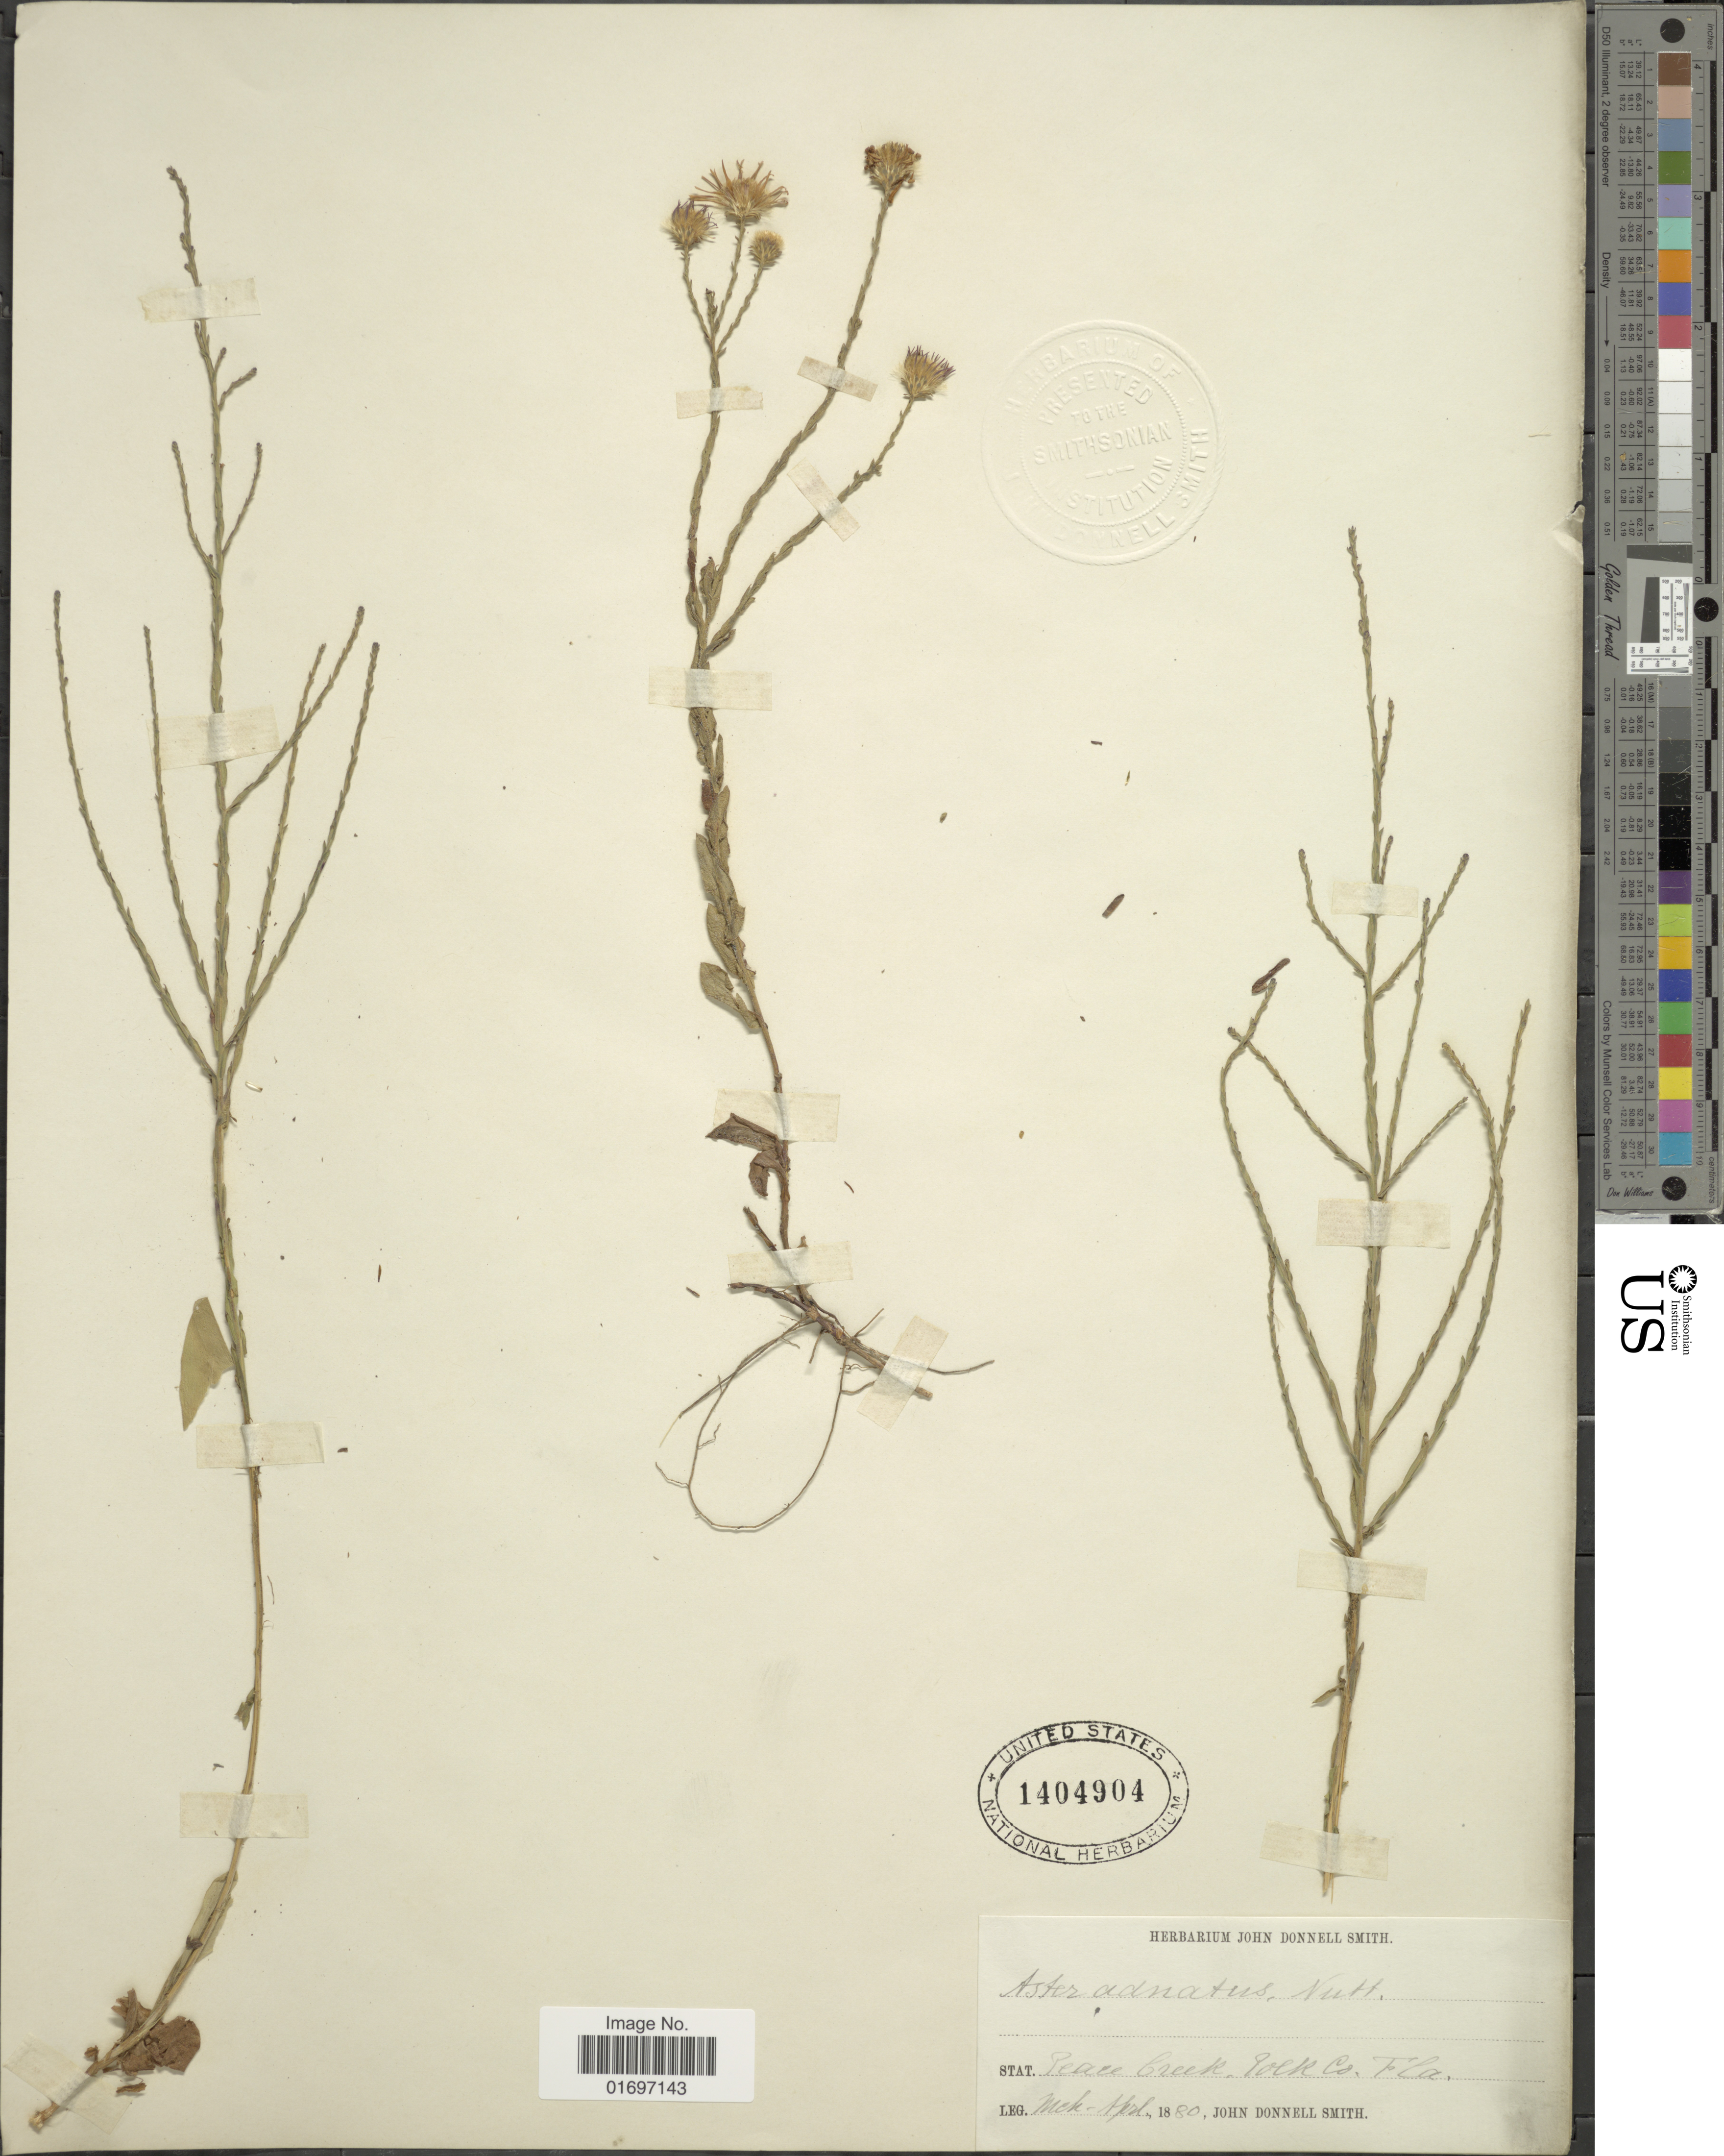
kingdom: Plantae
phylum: Tracheophyta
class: Magnoliopsida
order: Asterales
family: Asteraceae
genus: Symphyotrichum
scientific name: Symphyotrichum adnatum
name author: (Nutt.) G.L. Nesom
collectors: J. Donnell Smith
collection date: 1880-03/1880-04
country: United States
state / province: Florida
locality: Peace Creek, Polk Co.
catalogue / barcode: US 1404904